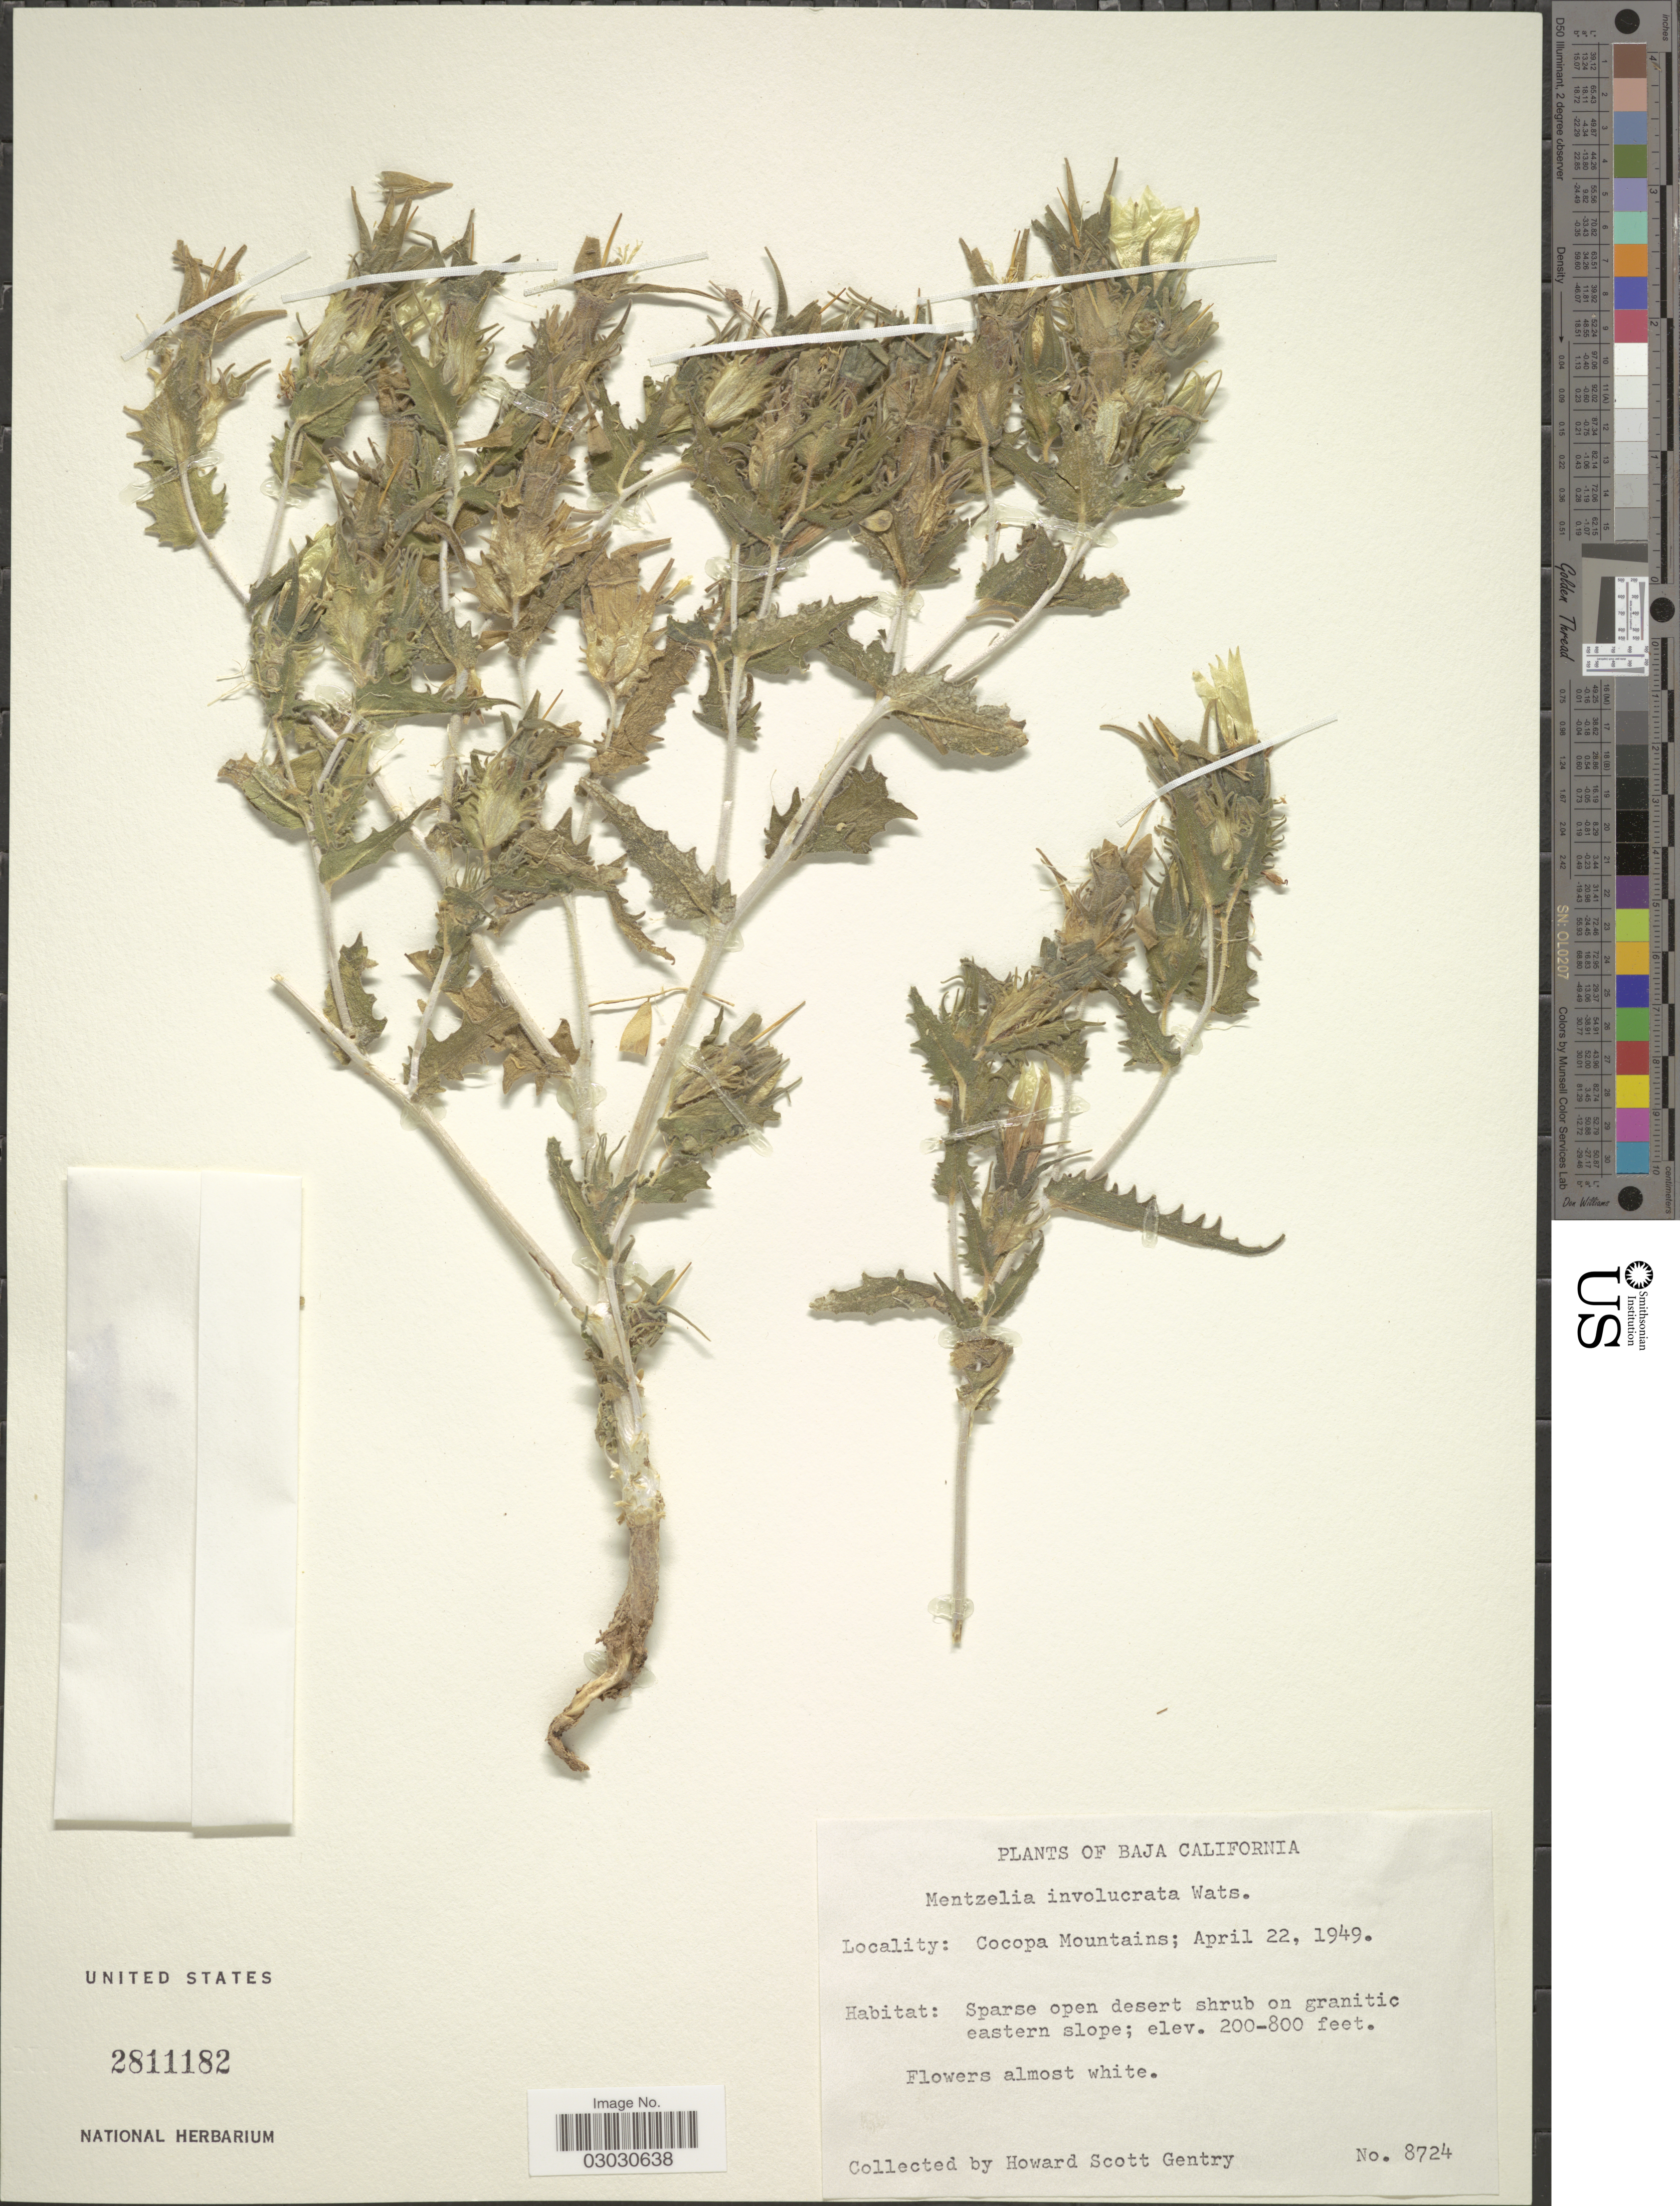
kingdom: Plantae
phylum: Tracheophyta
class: Magnoliopsida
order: Cornales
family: Loasaceae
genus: Mentzelia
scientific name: Mentzelia involucrata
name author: S. Watson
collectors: H. S. Gentry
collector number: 8724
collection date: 1949-04-22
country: Mexico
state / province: Baja California Norte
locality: Cocopa Mountains.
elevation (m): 61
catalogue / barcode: US 2811182